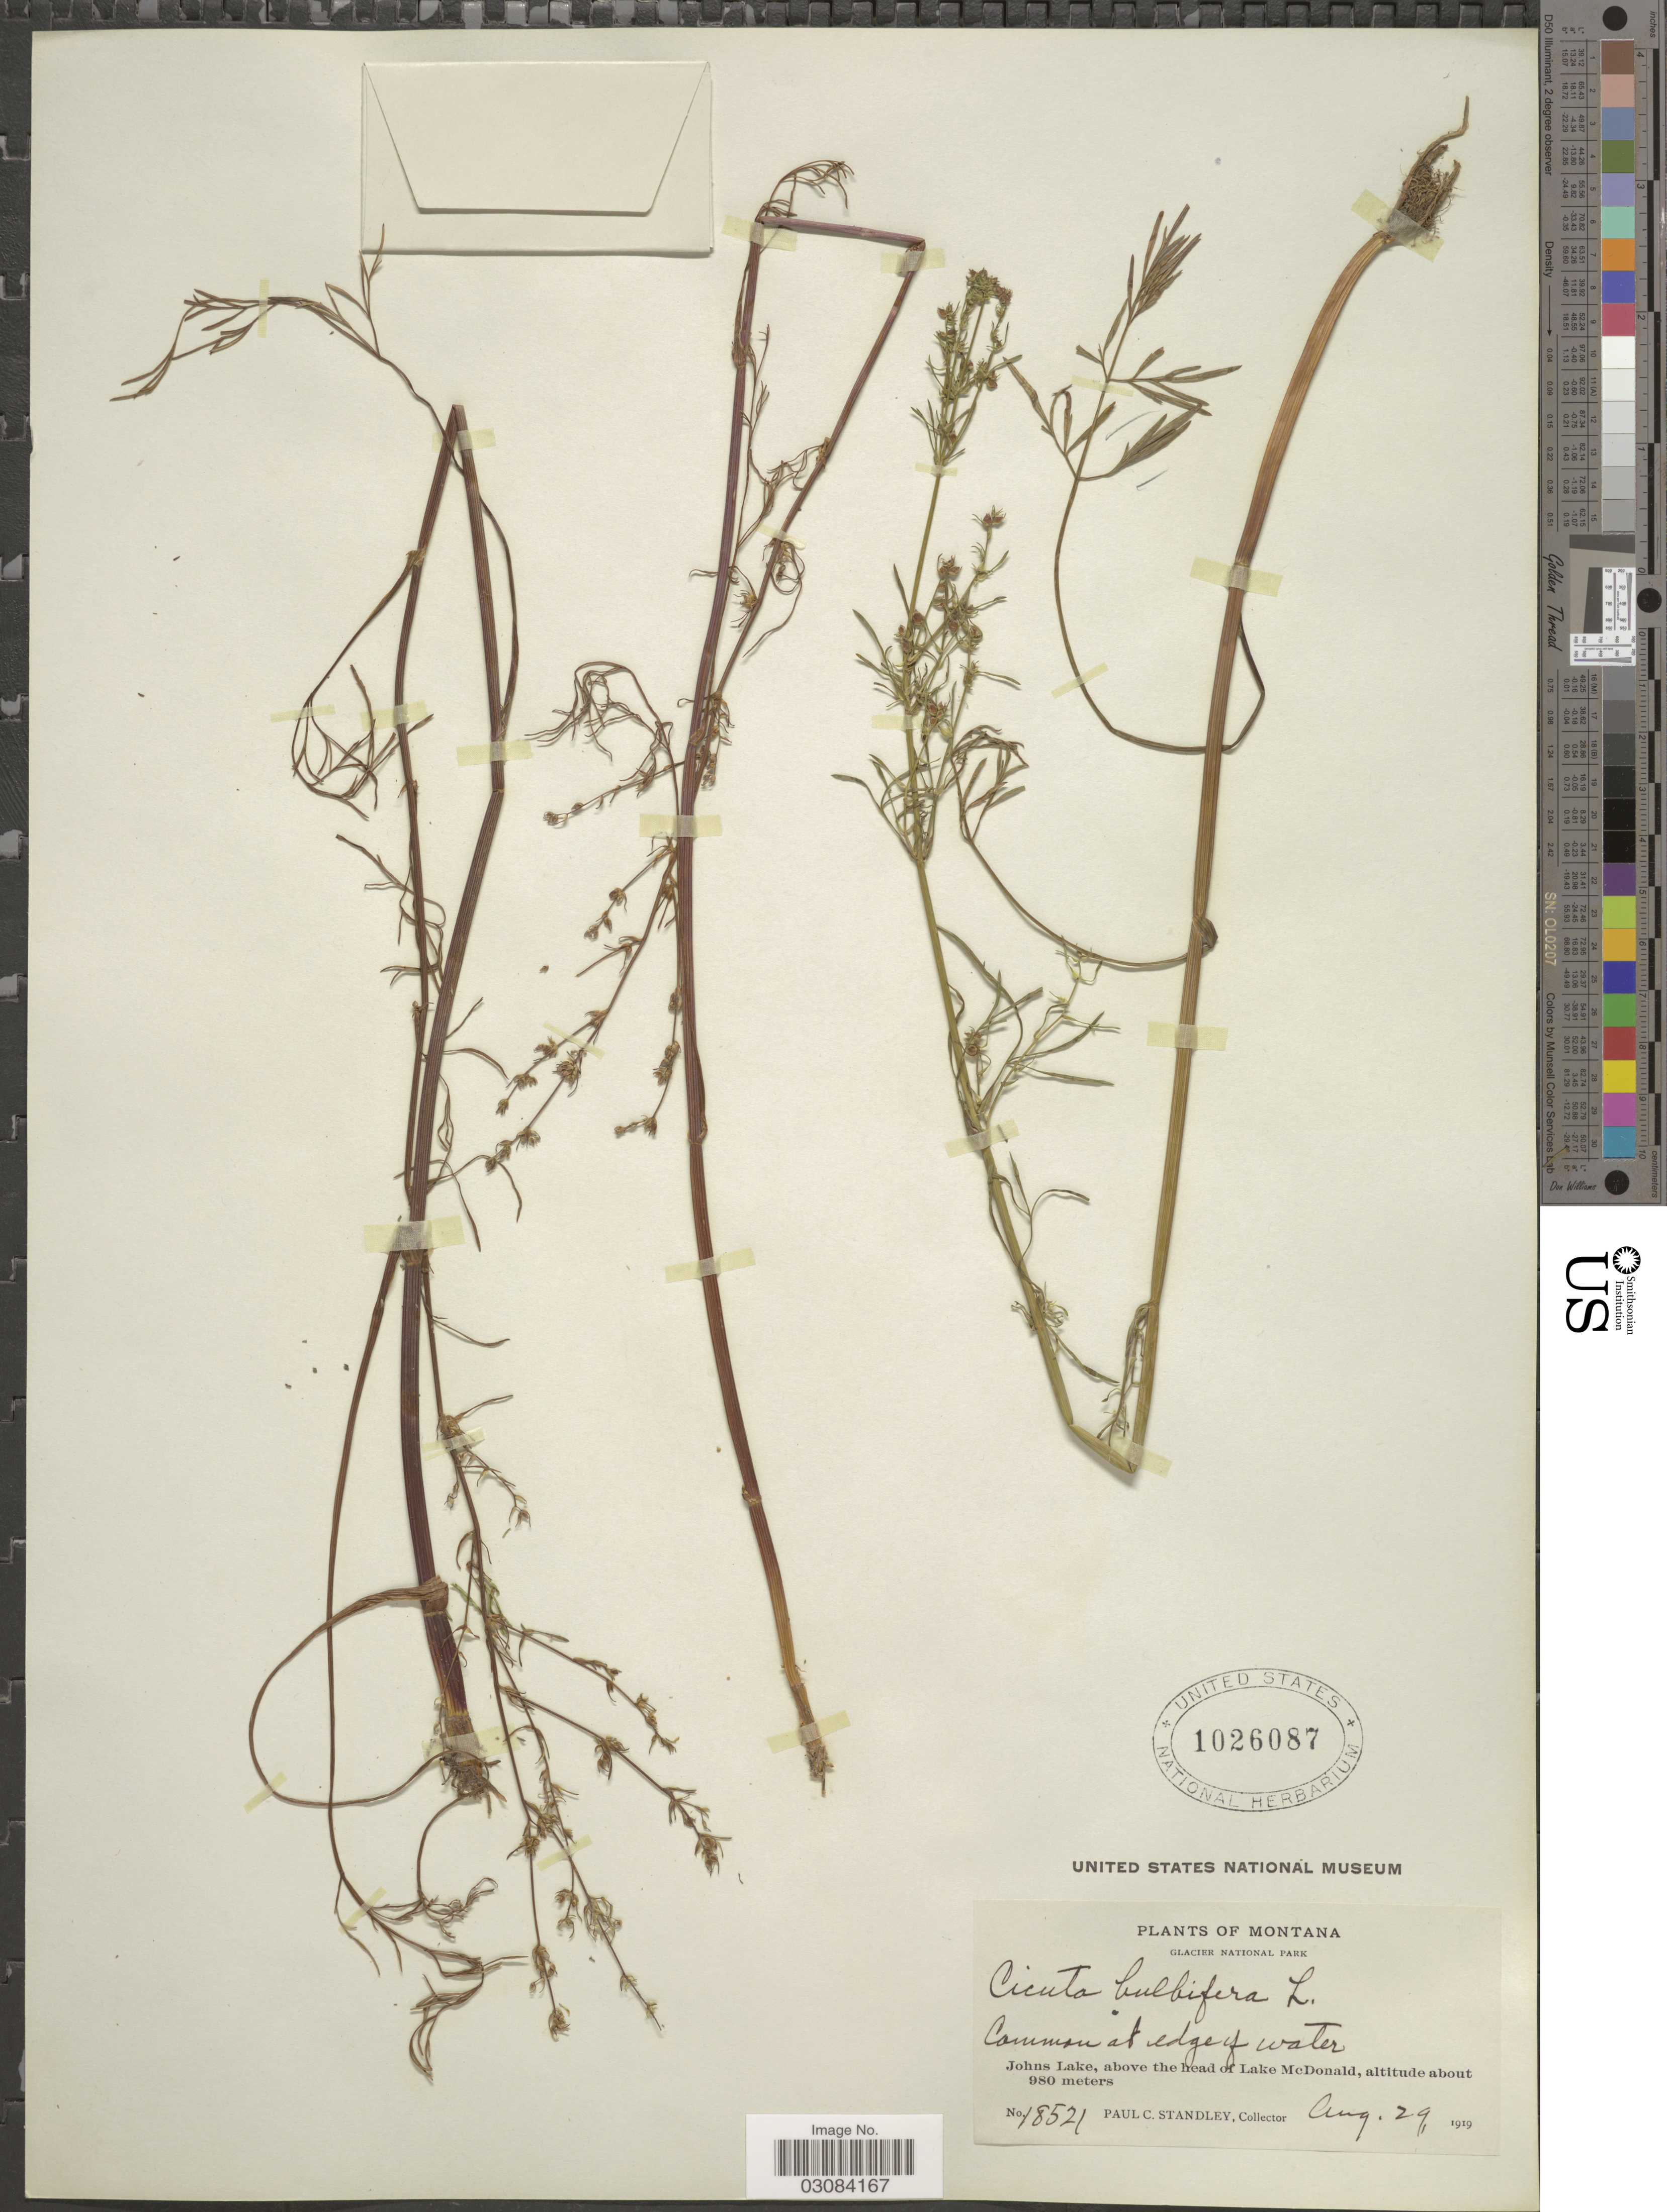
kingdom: Plantae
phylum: Tracheophyta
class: Magnoliopsida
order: Apiales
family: Apiaceae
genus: Cicuta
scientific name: Cicuta bulbifera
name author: L.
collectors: P. C. Standley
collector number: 18521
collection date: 1919-08-29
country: United States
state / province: Montana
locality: Glacier National Park. Johns Lake, above the head of Lake McDonald.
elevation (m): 980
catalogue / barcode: US 1026087